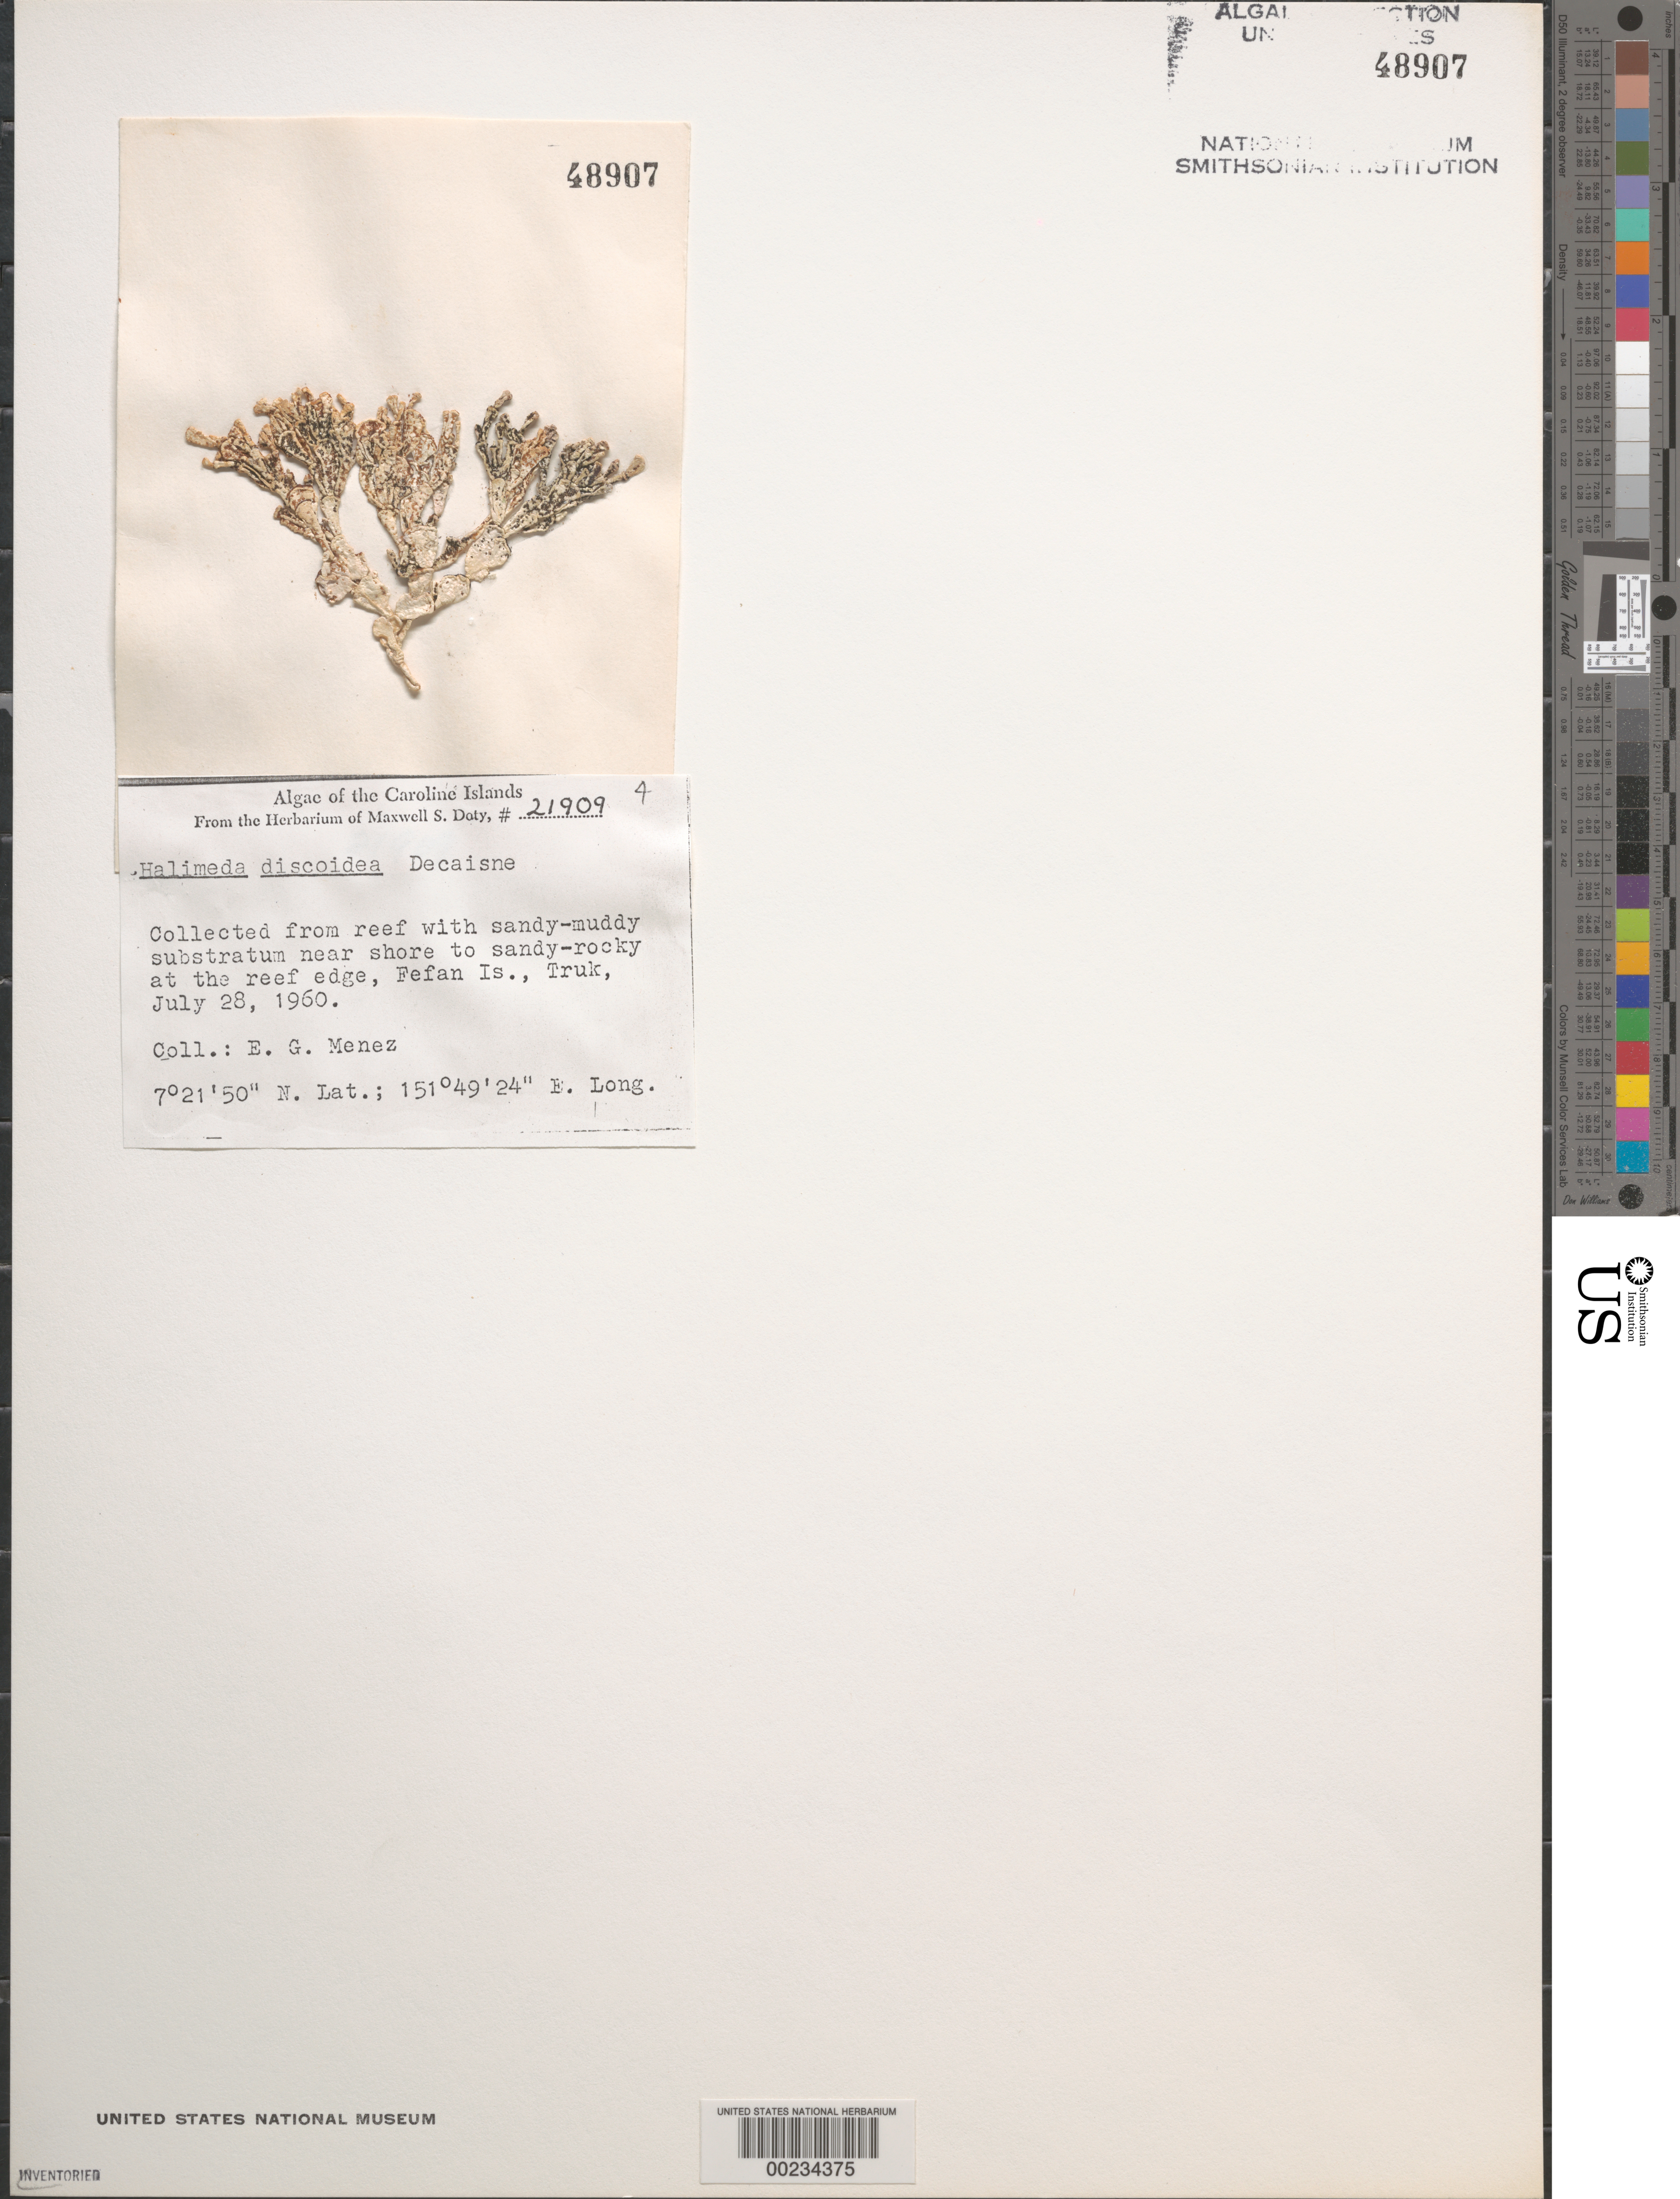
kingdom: Plantae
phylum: Chlorophyta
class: Ulvophyceae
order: Bryopsidales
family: Halimedaceae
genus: Halimeda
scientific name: Halimeda discoidea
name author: Decne.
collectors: Meñez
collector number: MSD 21909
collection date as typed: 28 Jul 1960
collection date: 1960-07-28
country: Micronesia, Federated States of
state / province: Truk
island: Fefan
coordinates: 7 21' 50" N, 151 49' 24" E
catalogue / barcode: US 48907